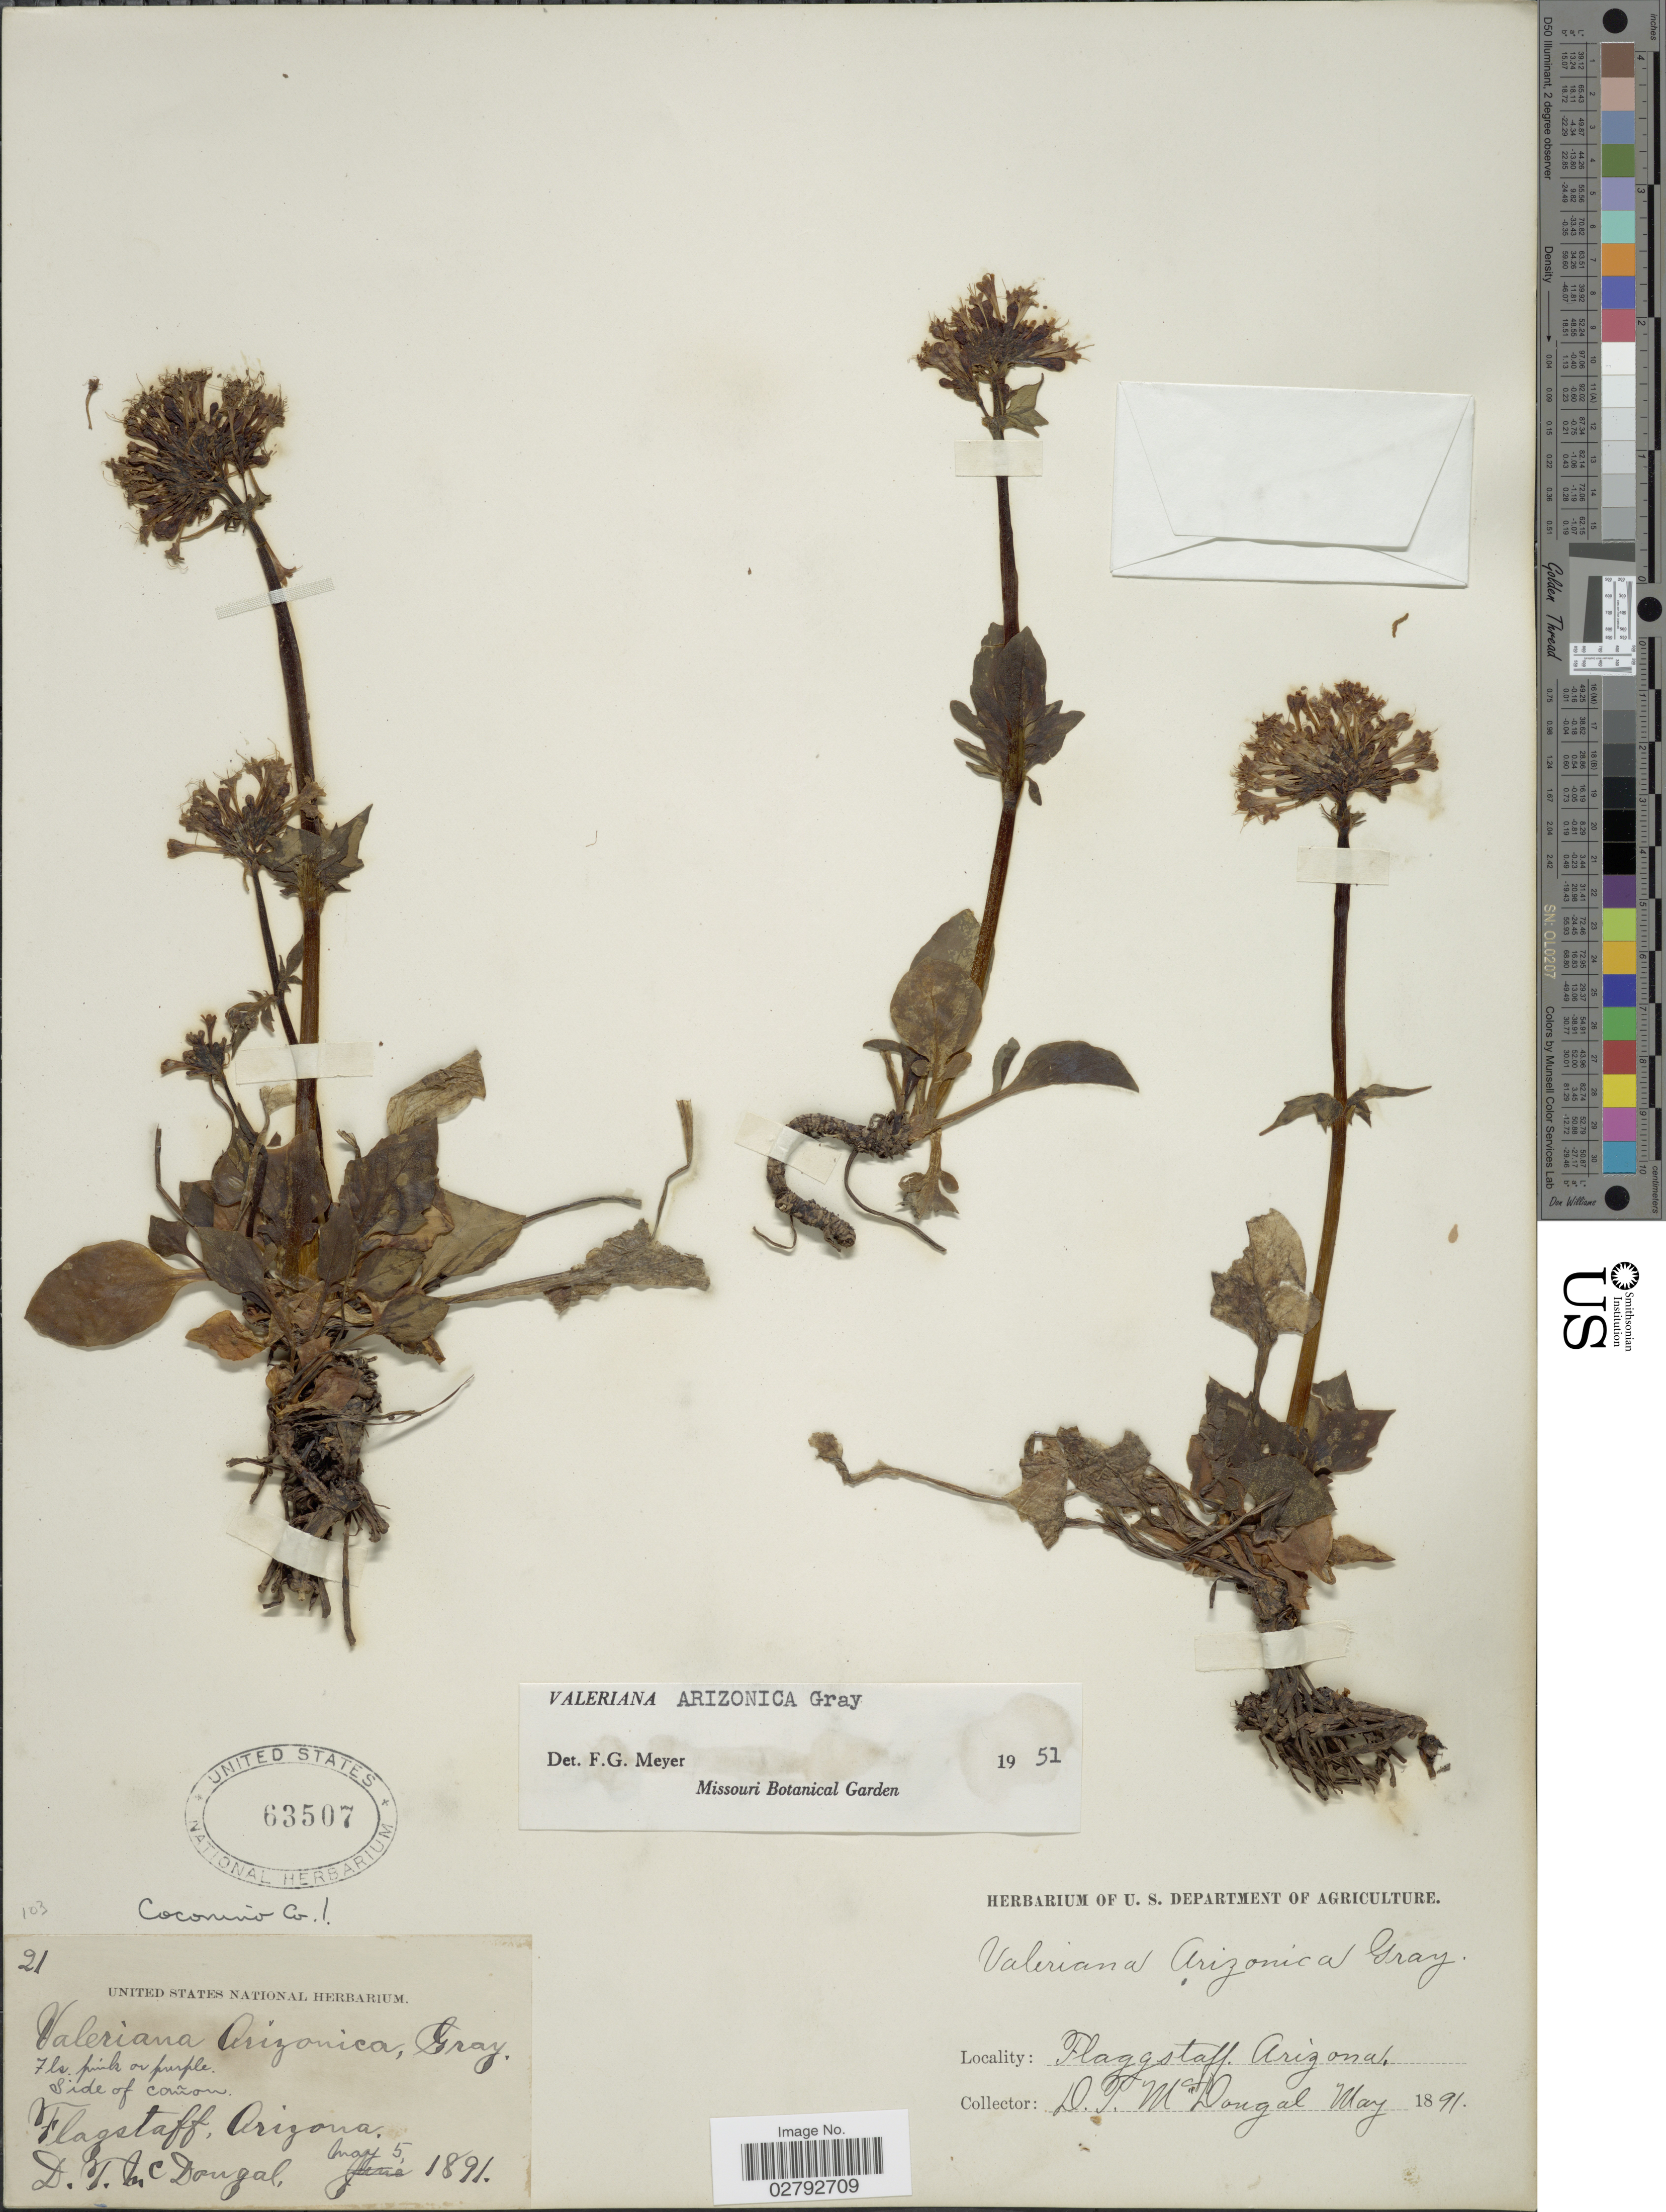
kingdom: Plantae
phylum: Tracheophyta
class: Magnoliopsida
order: Dipsacales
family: Caprifoliaceae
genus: Valeriana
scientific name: Valeriana arizonica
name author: A. Gray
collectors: D. McDougal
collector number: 21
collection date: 1891-05-05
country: United States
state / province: Arizona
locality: Flagstaff. Coconino Co.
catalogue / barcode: US 63507